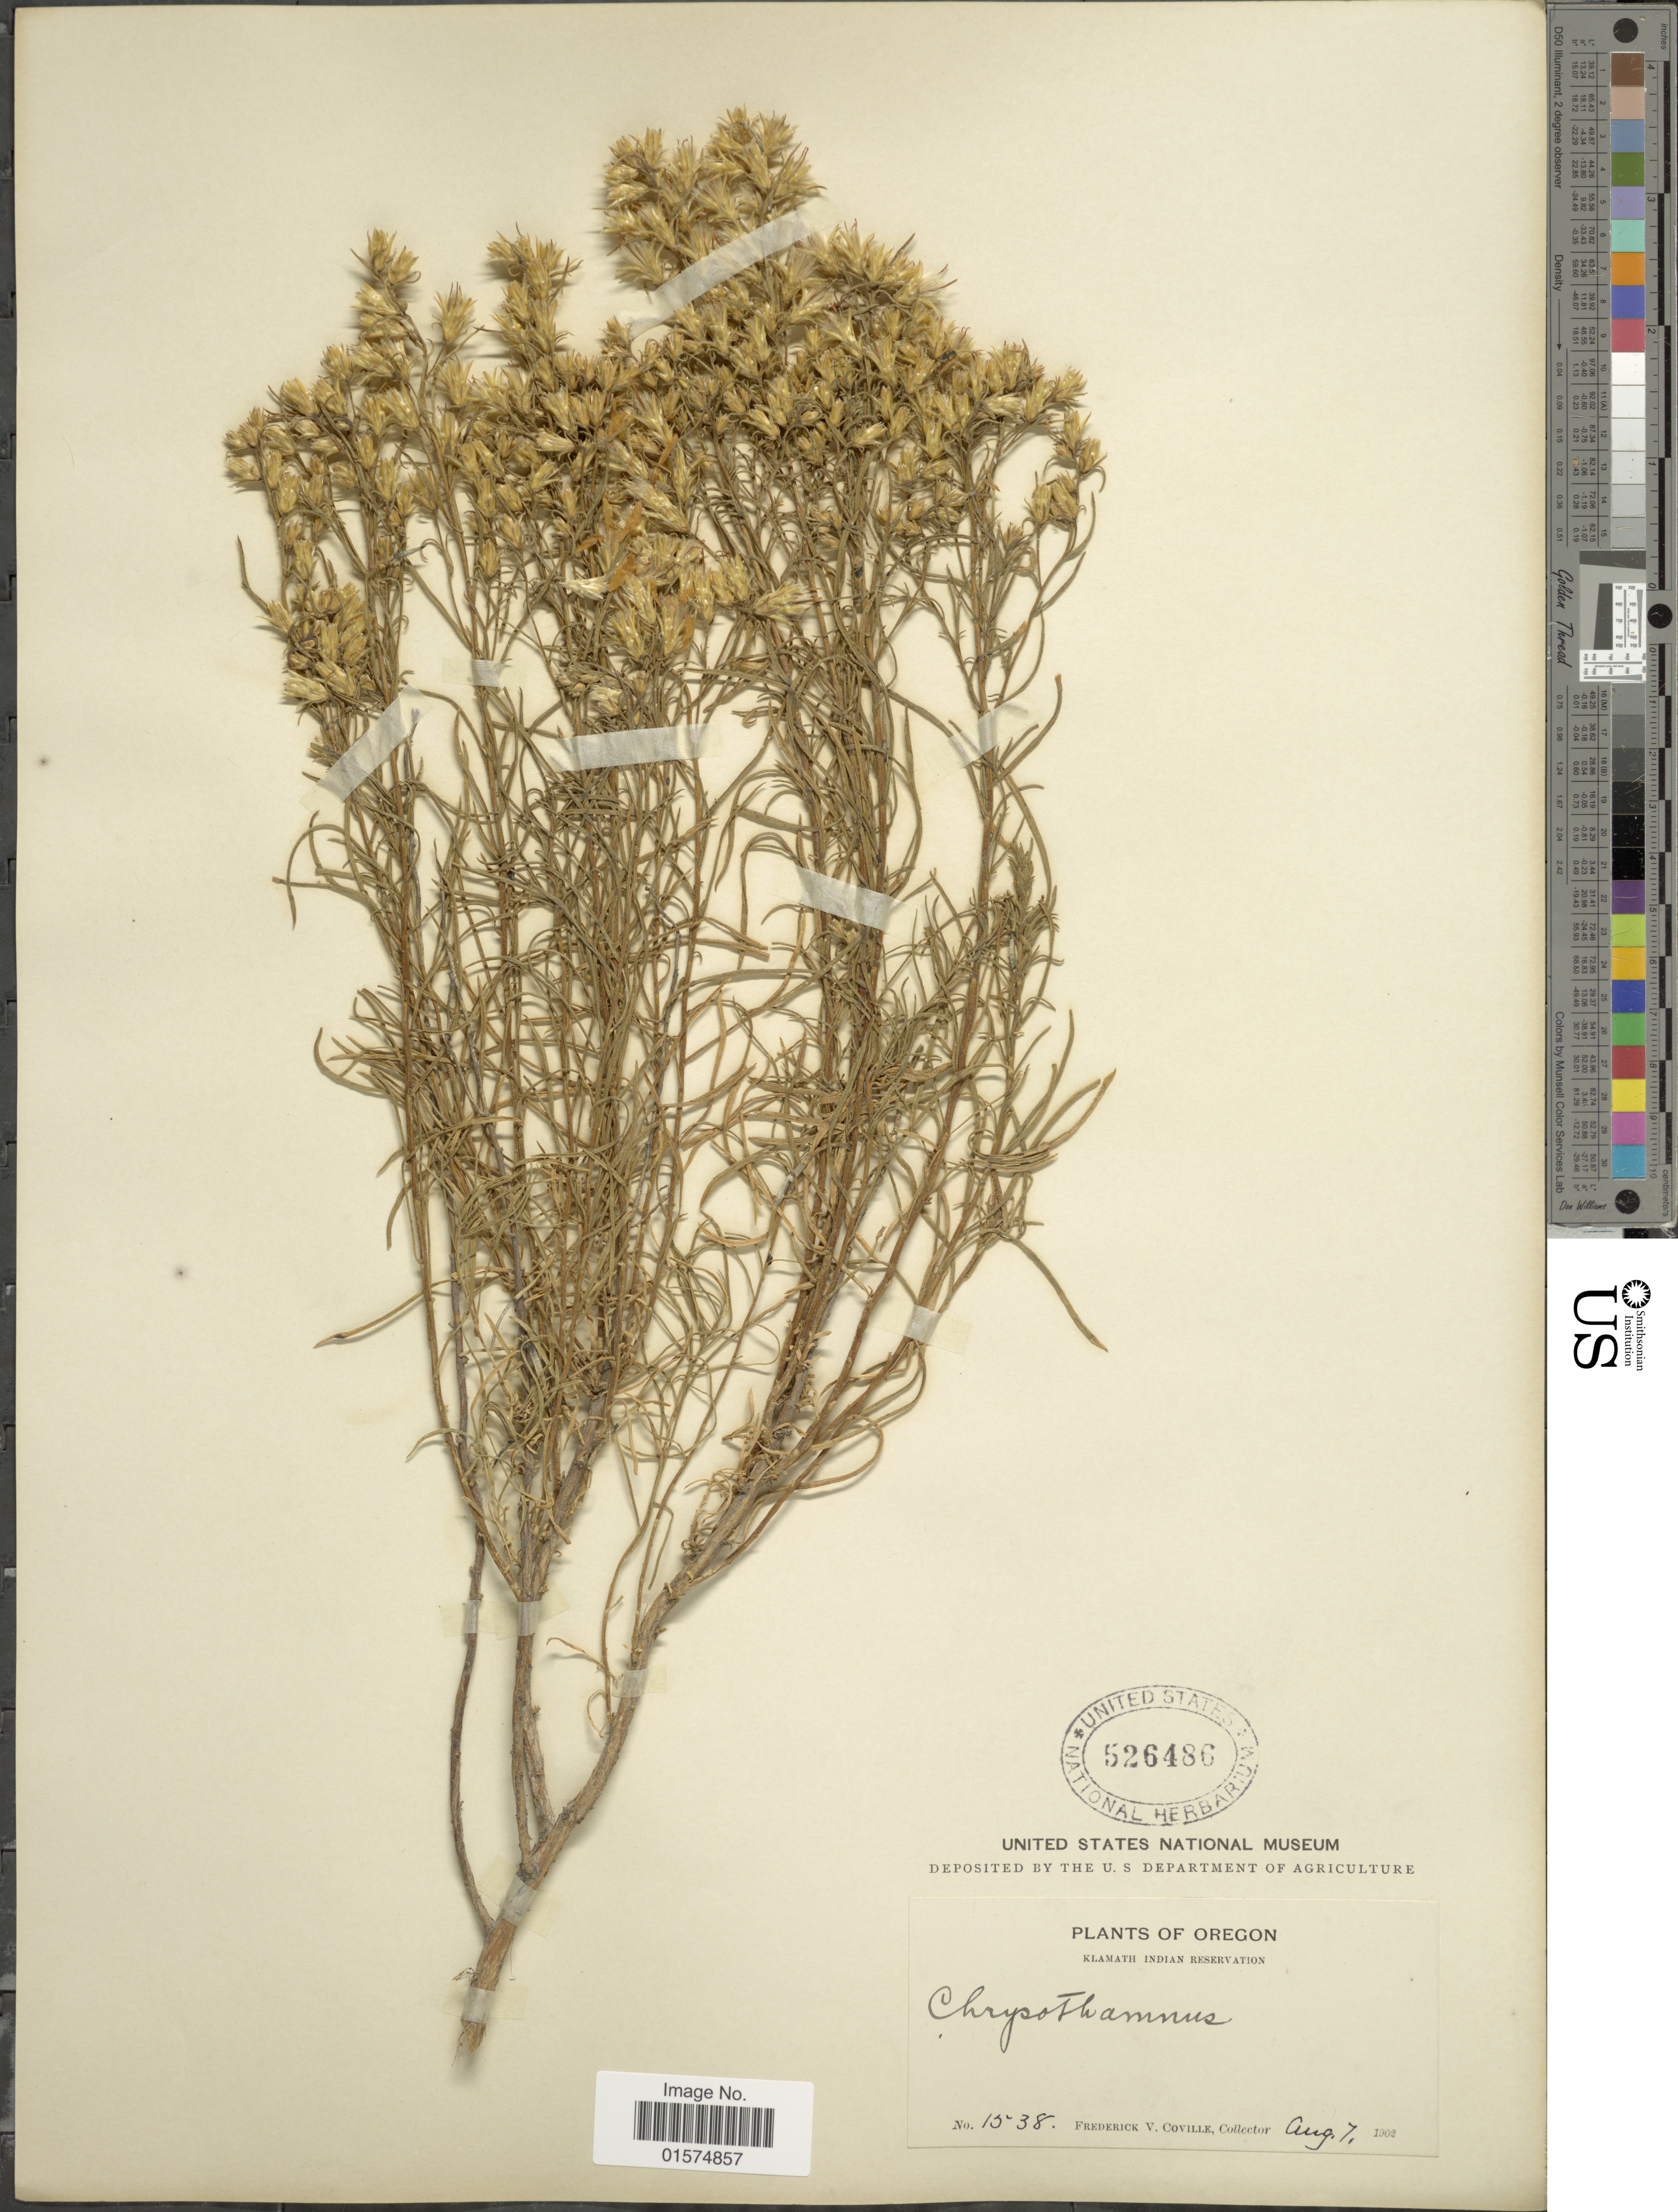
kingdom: Plantae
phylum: Tracheophyta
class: Magnoliopsida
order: Asterales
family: Asteraceae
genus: Ericameria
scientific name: Ericameria bloomeri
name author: (A. Gray) J.F. Macbr.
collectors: F. V. Coville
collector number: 1538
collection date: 1902-08-07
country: United States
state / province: Oregon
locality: Klamath Indian Reservation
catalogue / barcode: US 526486